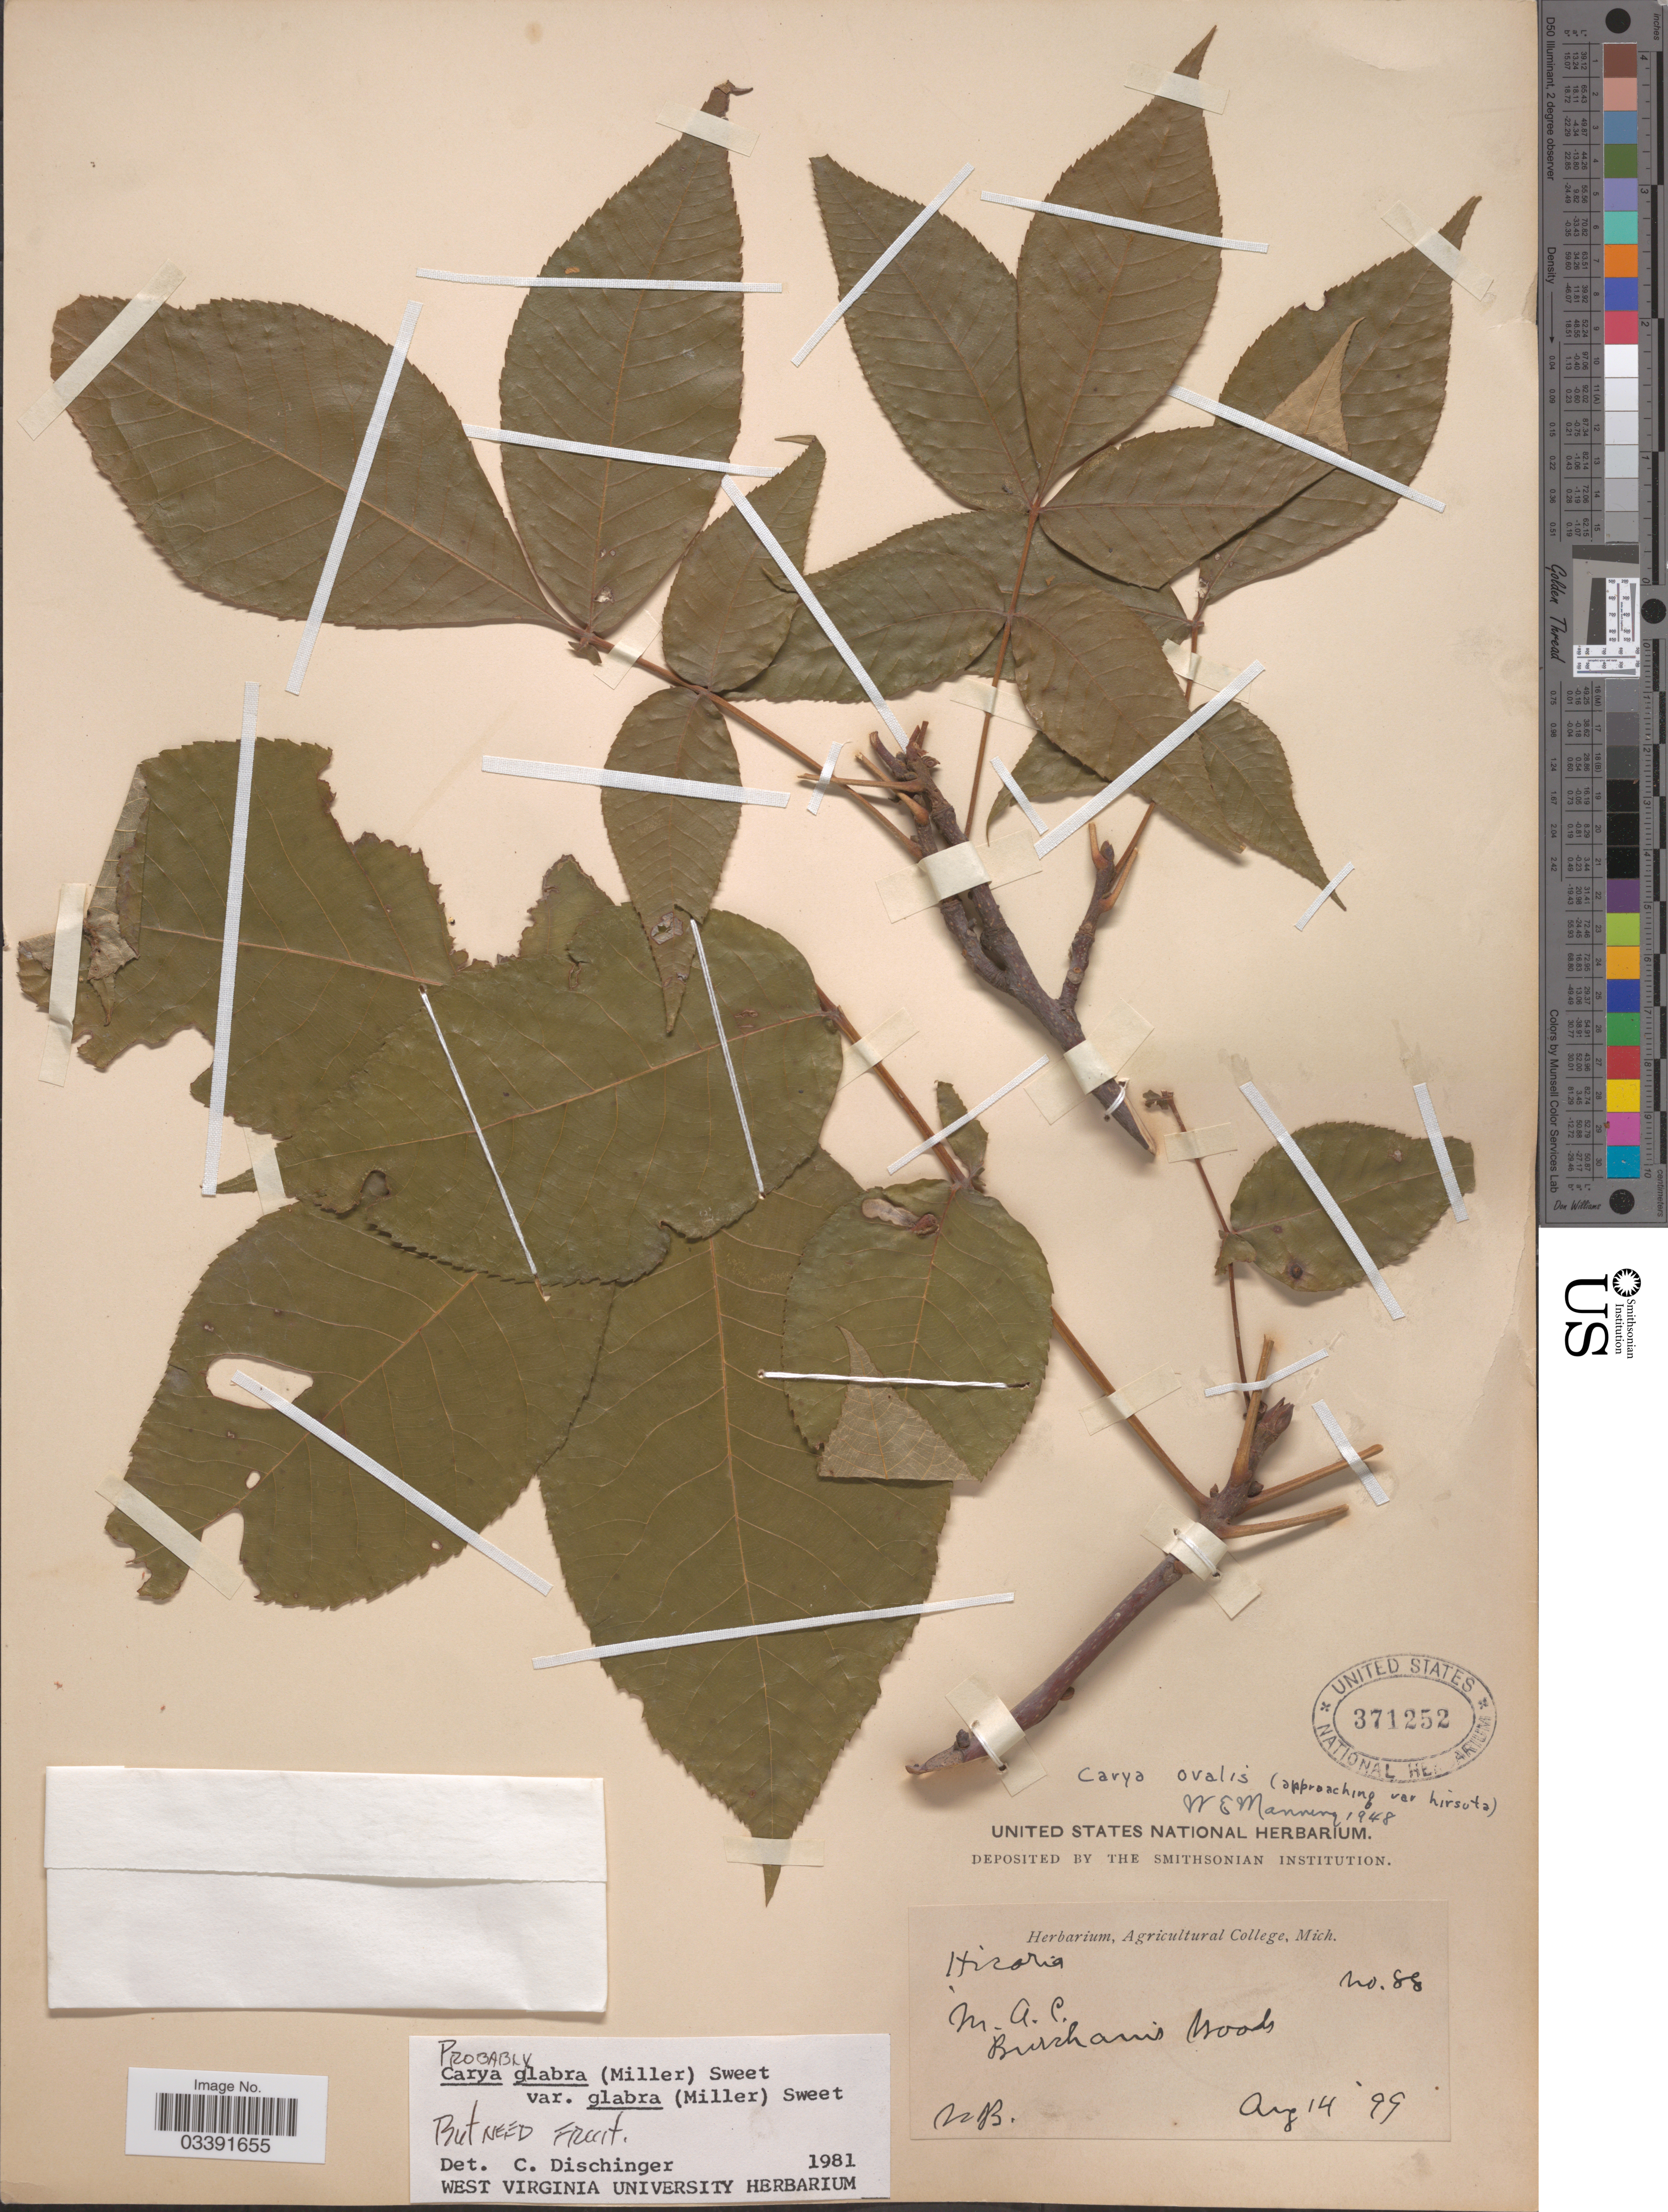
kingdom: Plantae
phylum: Tracheophyta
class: Magnoliopsida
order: Fagales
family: Juglandaceae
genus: Carya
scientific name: Carya glabra var. glabra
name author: (Mill.) Sweet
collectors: W.J.B.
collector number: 88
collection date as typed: Transcribed d/m/y: 14/8/99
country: United States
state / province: Michigan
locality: M.A.C. Burchanis Woods.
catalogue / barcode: US 371252